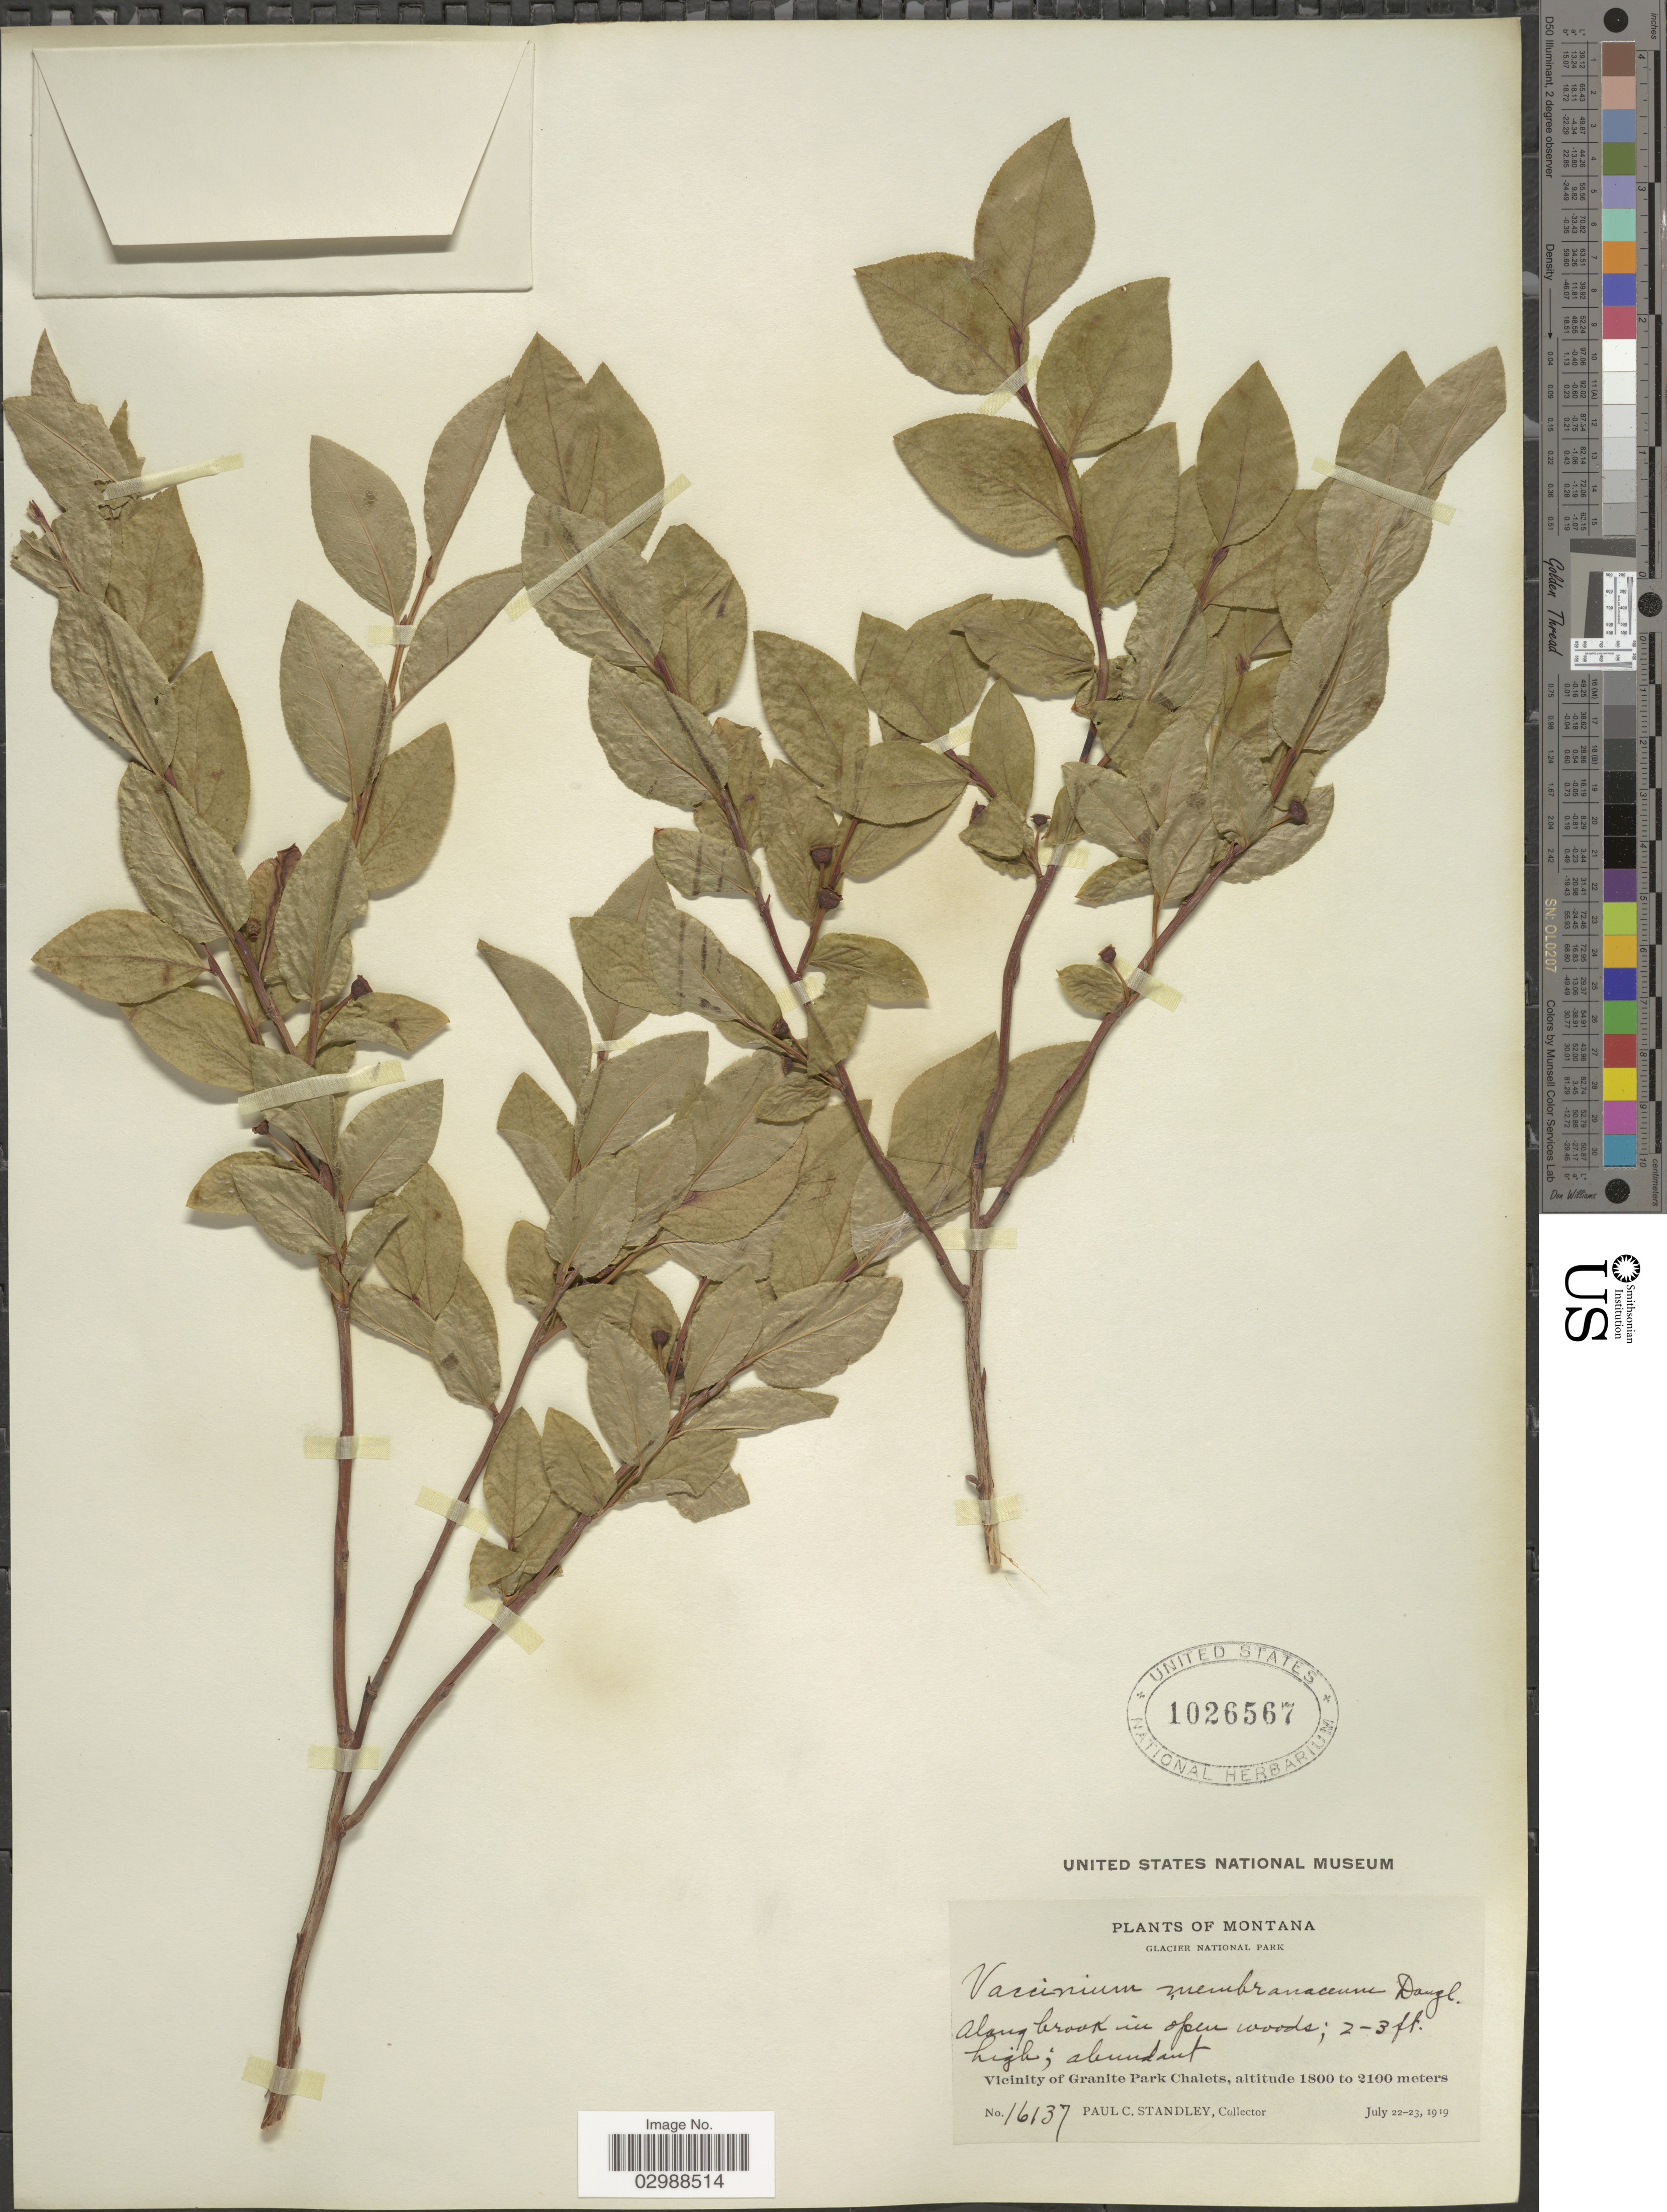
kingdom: Plantae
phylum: Tracheophyta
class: Magnoliopsida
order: Ericales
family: Ericaceae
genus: Vaccinium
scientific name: Vaccinium membranaceum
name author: Douglas ex Torr.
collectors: P. C. Standley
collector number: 16137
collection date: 1919-07-22/1919-07-23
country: United States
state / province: Montana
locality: Glacier National Park, Vicinity of Granite Park Chalets.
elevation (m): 1800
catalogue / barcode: US 1026567